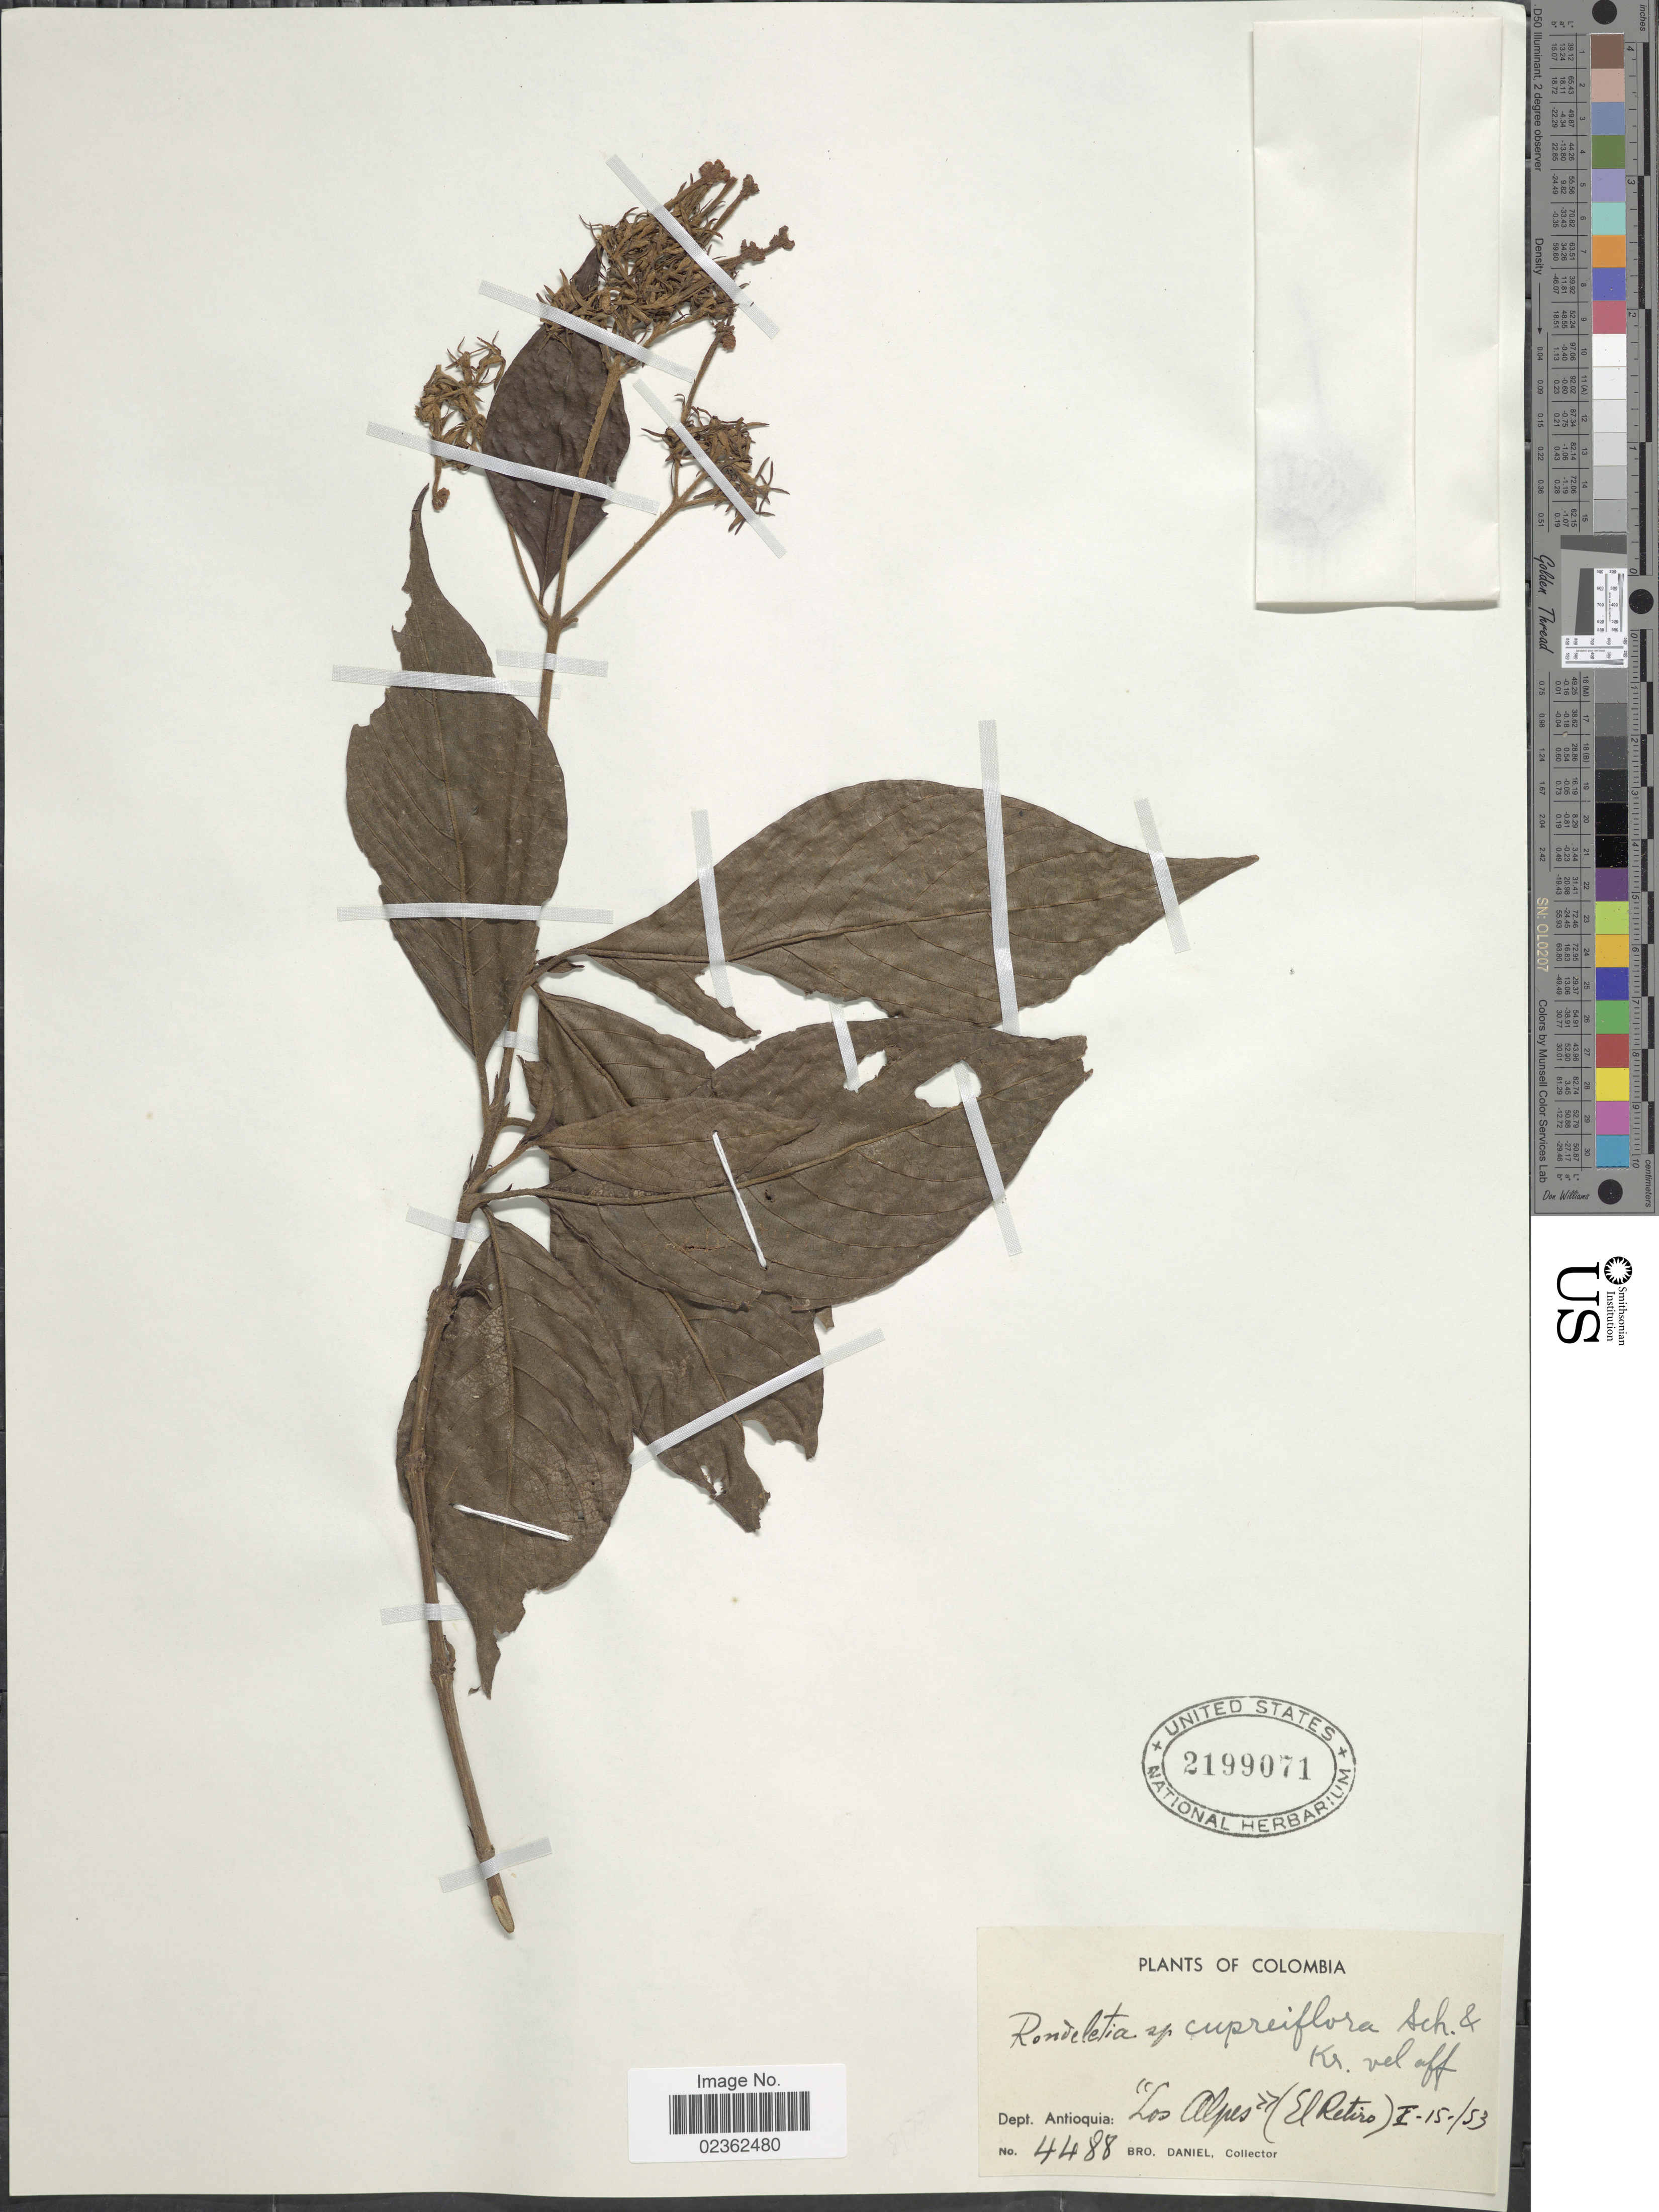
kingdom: Plantae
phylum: Tracheophyta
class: Magnoliopsida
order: Gentianales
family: Rubiaceae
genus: Arachnothryx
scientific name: Arachnothryx cupreiflora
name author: (K. Schum. & K. Krause) Steyerm.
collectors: Bro. Daniel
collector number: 4488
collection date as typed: Transcribed d/m/y: 15/1/53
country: Colombia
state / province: Antioquia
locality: Los Alpes (El Retiro)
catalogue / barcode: US 2199071